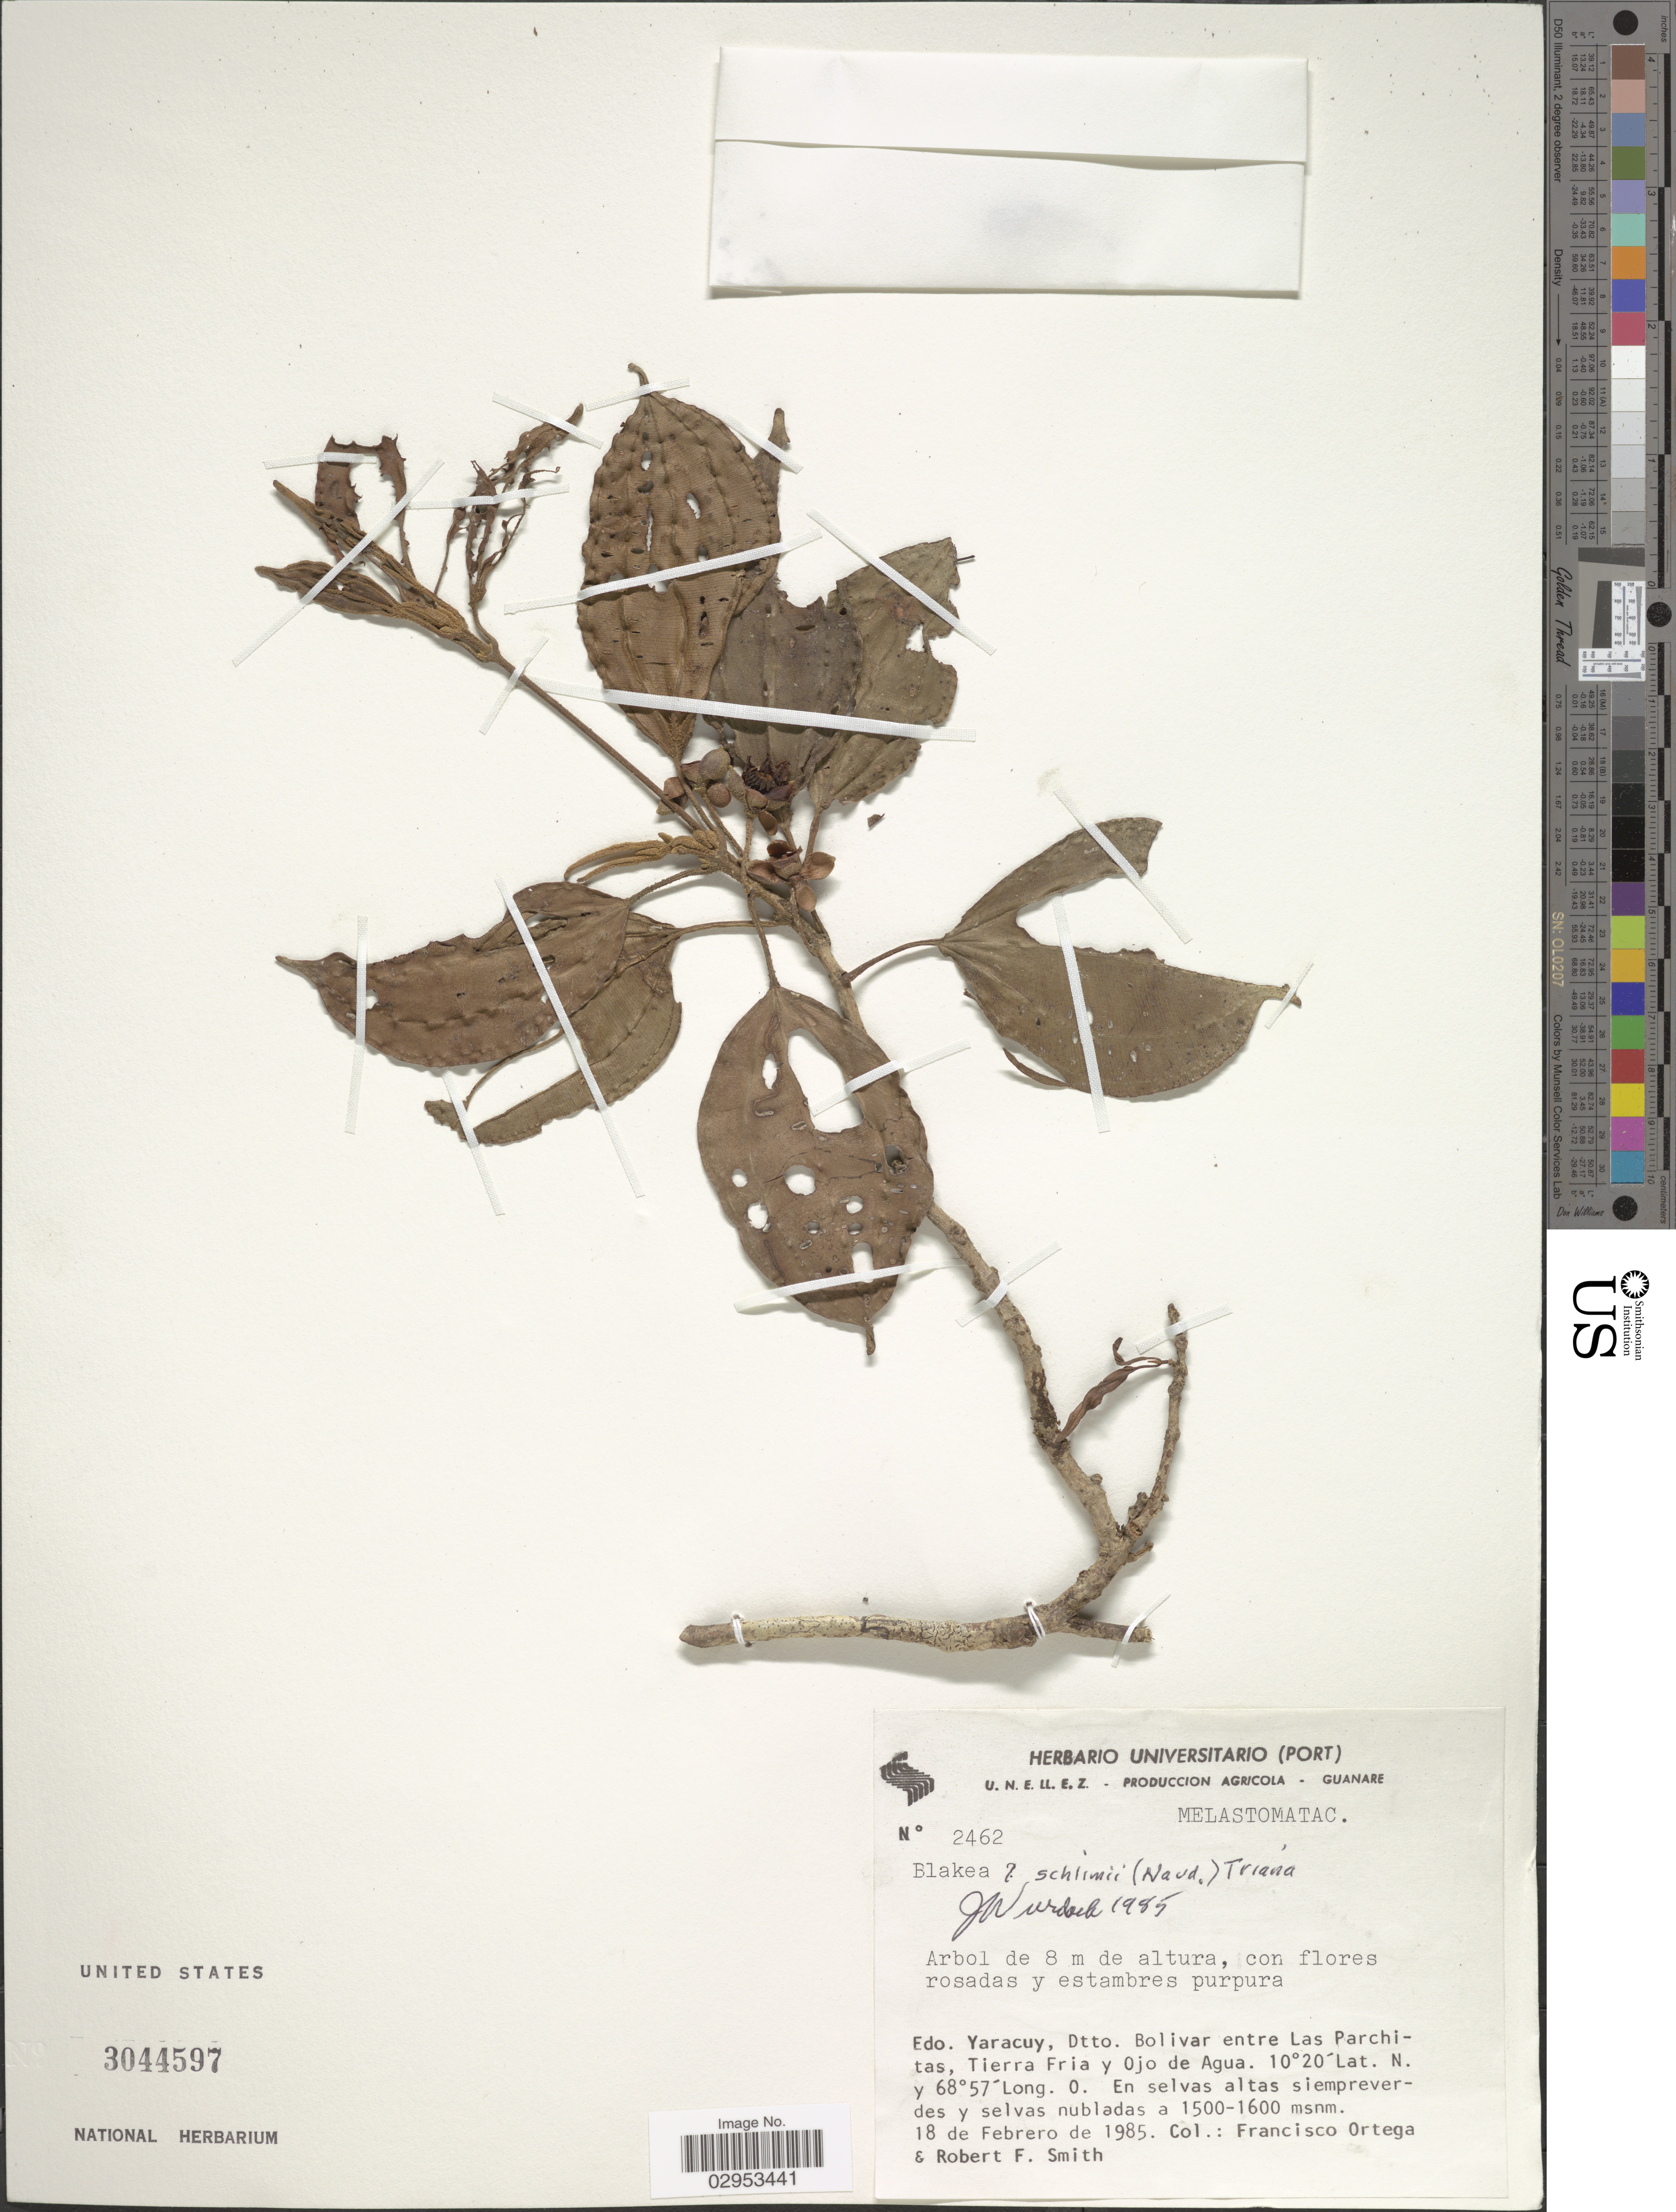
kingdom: Plantae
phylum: Tracheophyta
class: Magnoliopsida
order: Myrtales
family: Melastomataceae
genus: Blakea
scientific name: Blakea schlimii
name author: (Naudin) Triana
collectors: F. J. Ortega & R. F. Smith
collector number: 2462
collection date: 1985-02-18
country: Venezuela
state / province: Yaracuy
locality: Dtto. Bolivar entre Las Parchitas, Tierra Fria y Ojo de Agua.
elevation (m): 1500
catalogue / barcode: US 3044597